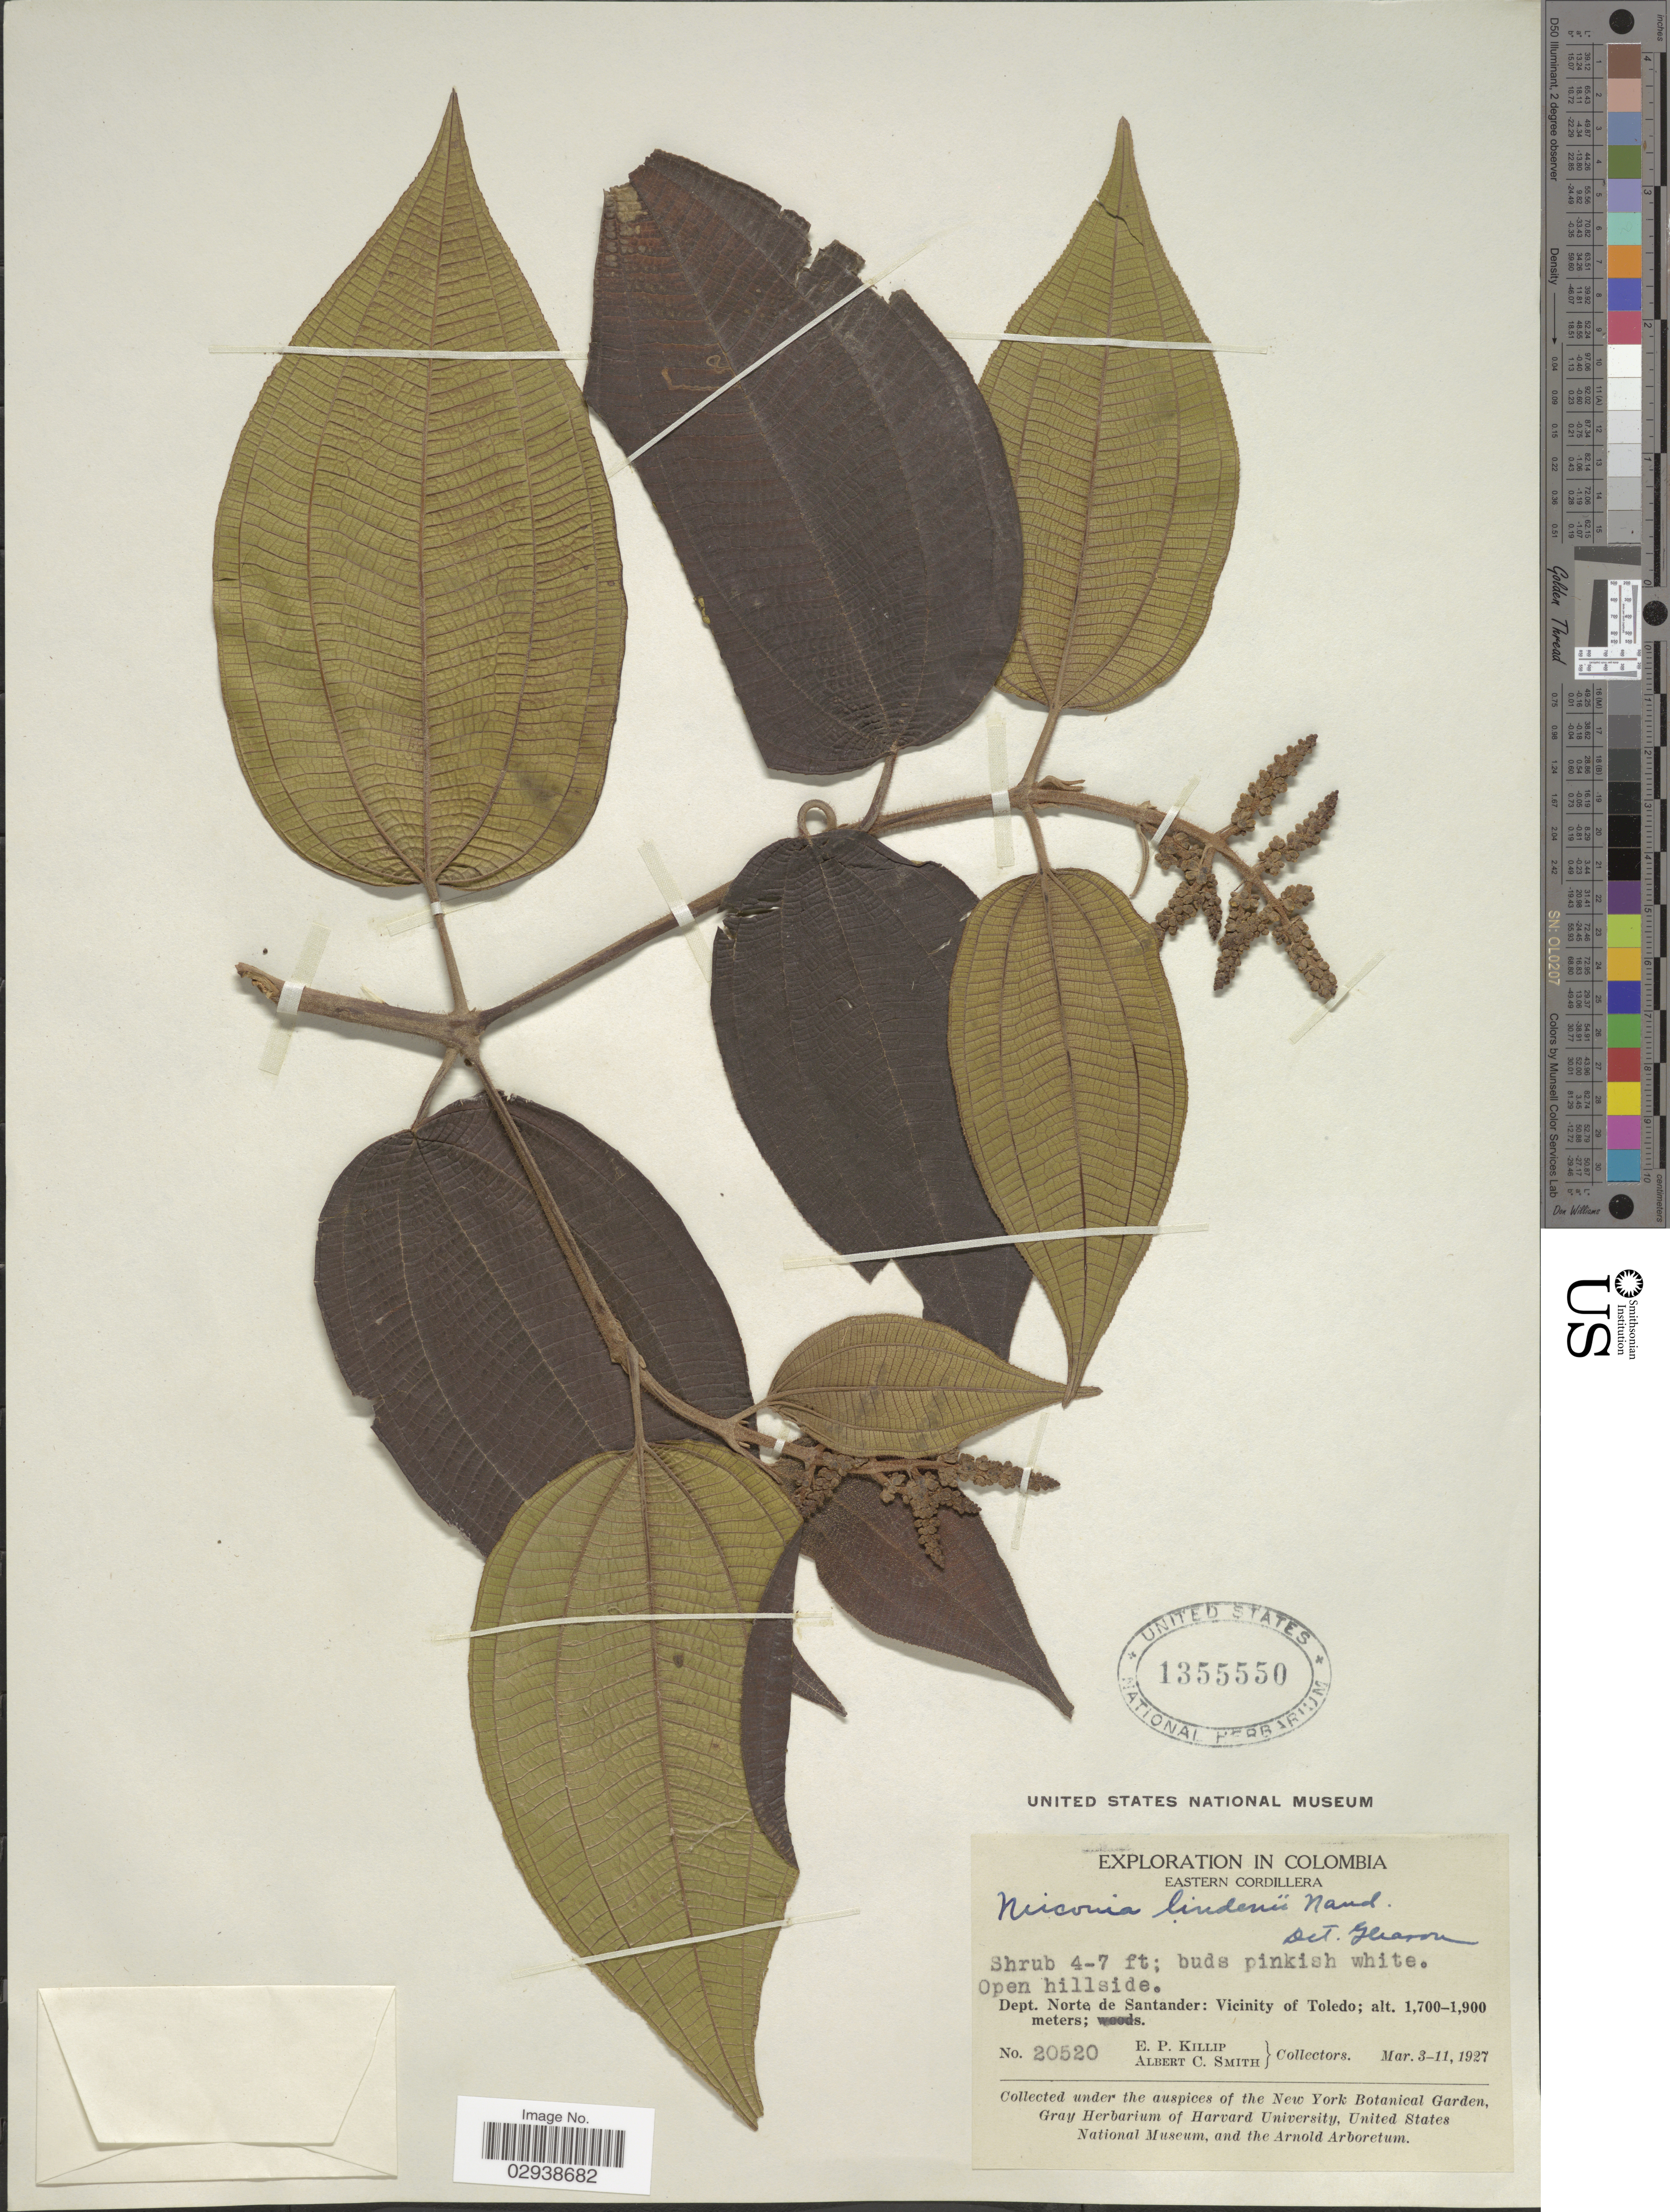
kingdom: Plantae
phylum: Tracheophyta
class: Magnoliopsida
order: Myrtales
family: Melastomataceae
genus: Miconia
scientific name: Miconia desmantha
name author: Benth.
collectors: E. P. Killip & A. C. Smith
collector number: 20520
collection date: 1927-03-03/1927-03-11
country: Colombia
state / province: Norte de Santander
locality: Eastern Cordillera, Dept. Norte de Santander: Vicinity of Toledo.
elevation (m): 1700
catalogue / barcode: US 1355550